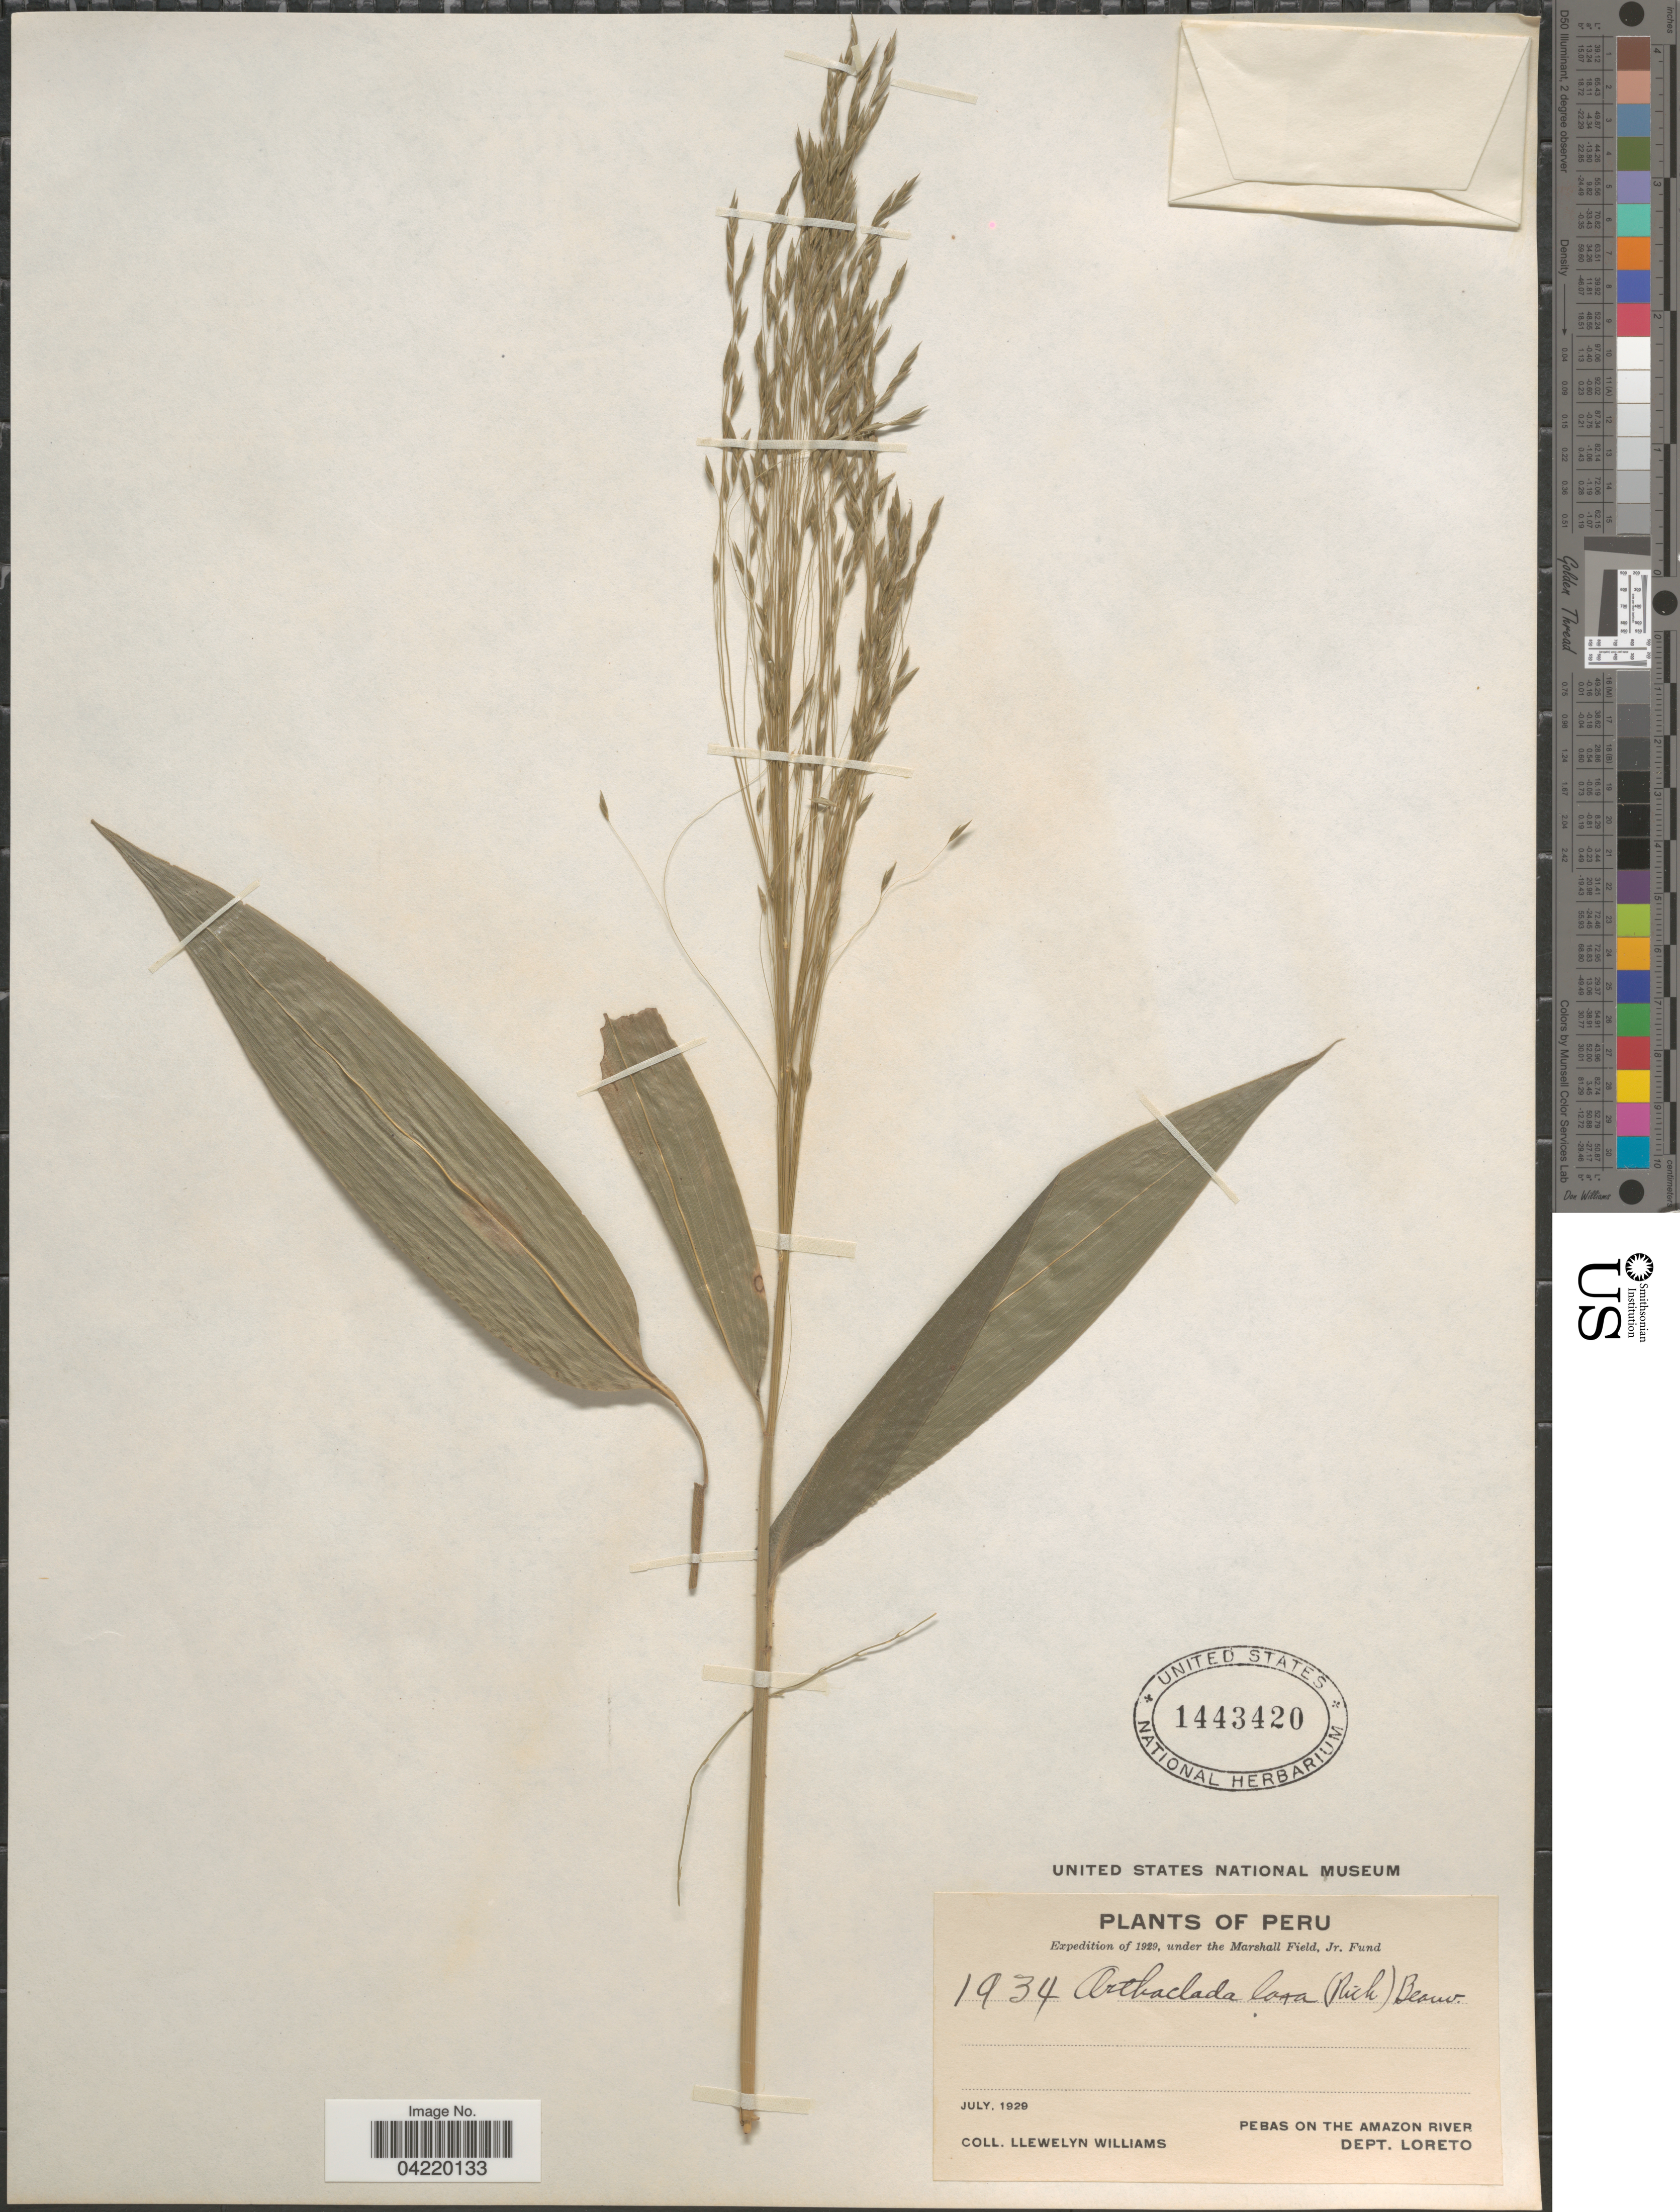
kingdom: Plantae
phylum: Tracheophyta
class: Liliopsida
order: Poales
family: Poaceae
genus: Orthoclada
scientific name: Orthoclada laxa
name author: P. Beauv.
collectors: Ll. Williams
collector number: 1934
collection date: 1929-07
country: Peru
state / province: Loreto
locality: Expedition of 1929, under the Marshall Field, Jr. Fund. Pebas on the Amazon River, Dept. Loreto.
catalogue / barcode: US 1443420